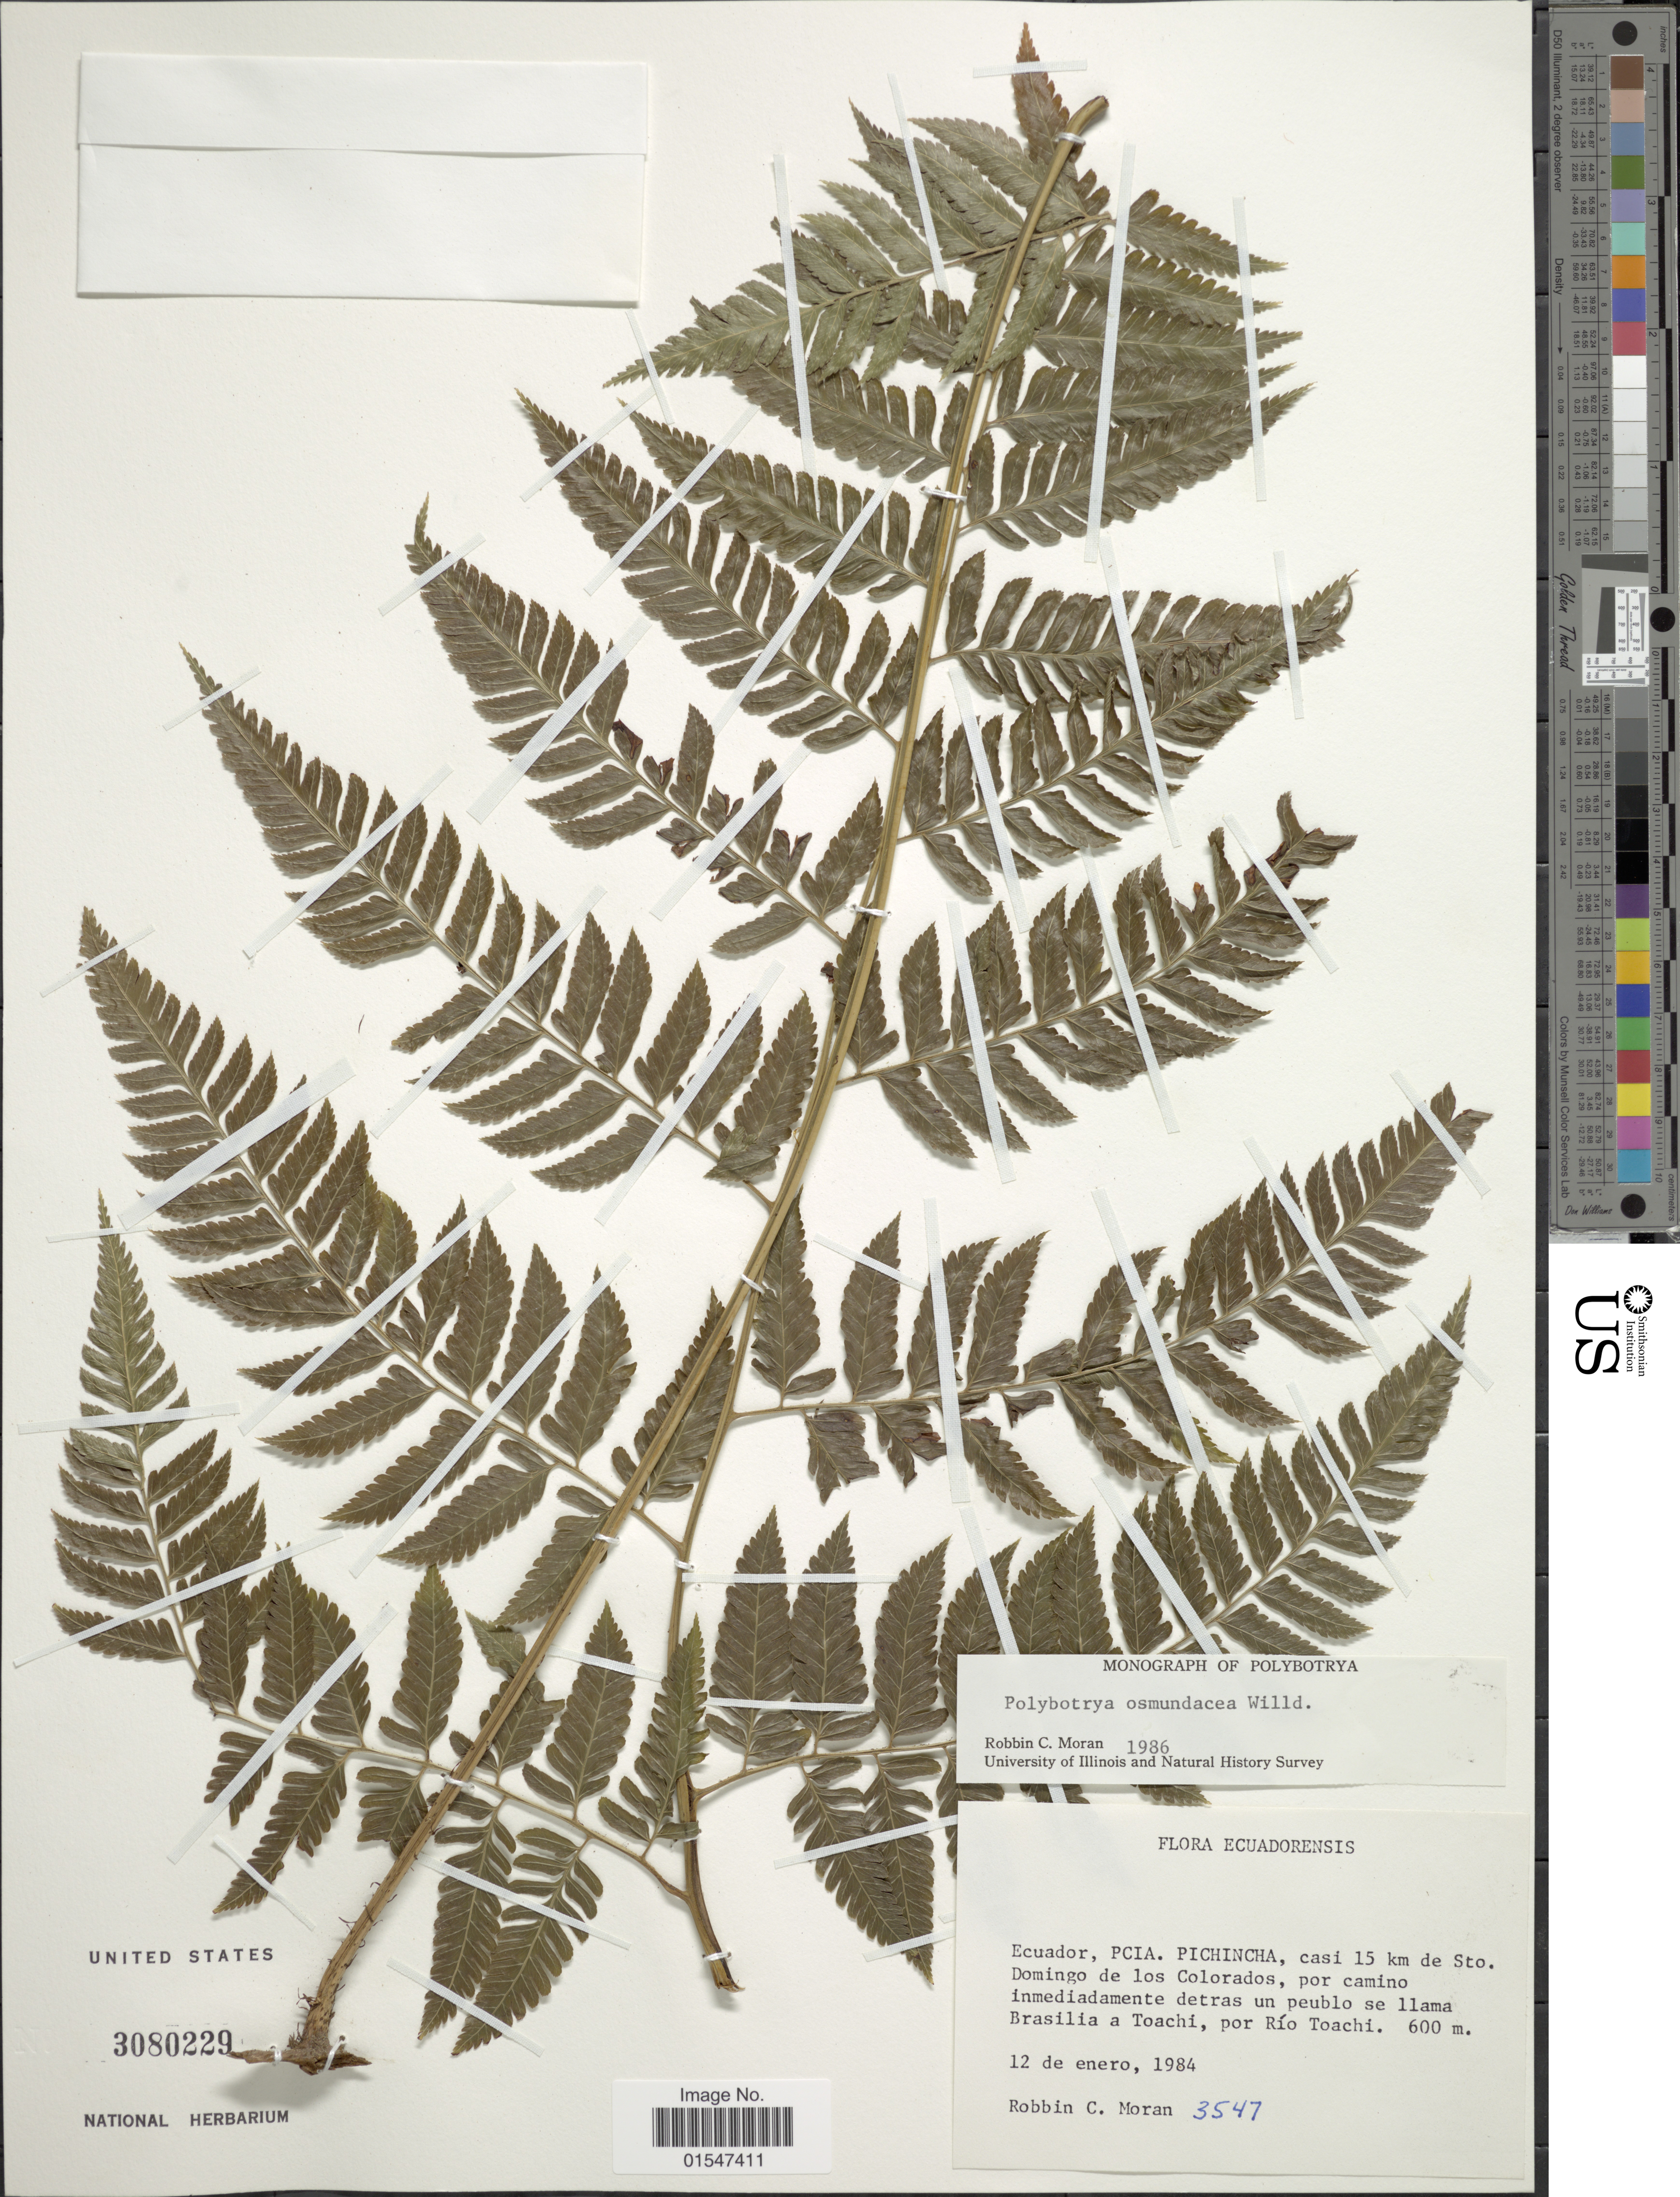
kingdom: Plantae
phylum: Tracheophyta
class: Polypodiopsida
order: Polypodiales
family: Dryopteridaceae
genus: Polybotrya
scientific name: Polybotrya osmundacea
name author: Humb. & Bonpl. ex Willd.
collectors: R. C. Moran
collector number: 3547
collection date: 1984-01-12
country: Ecuador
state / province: Pichincha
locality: Casi 15 km de Sto. Domingo de los Colorados, por camino inmediadamente detras un pueblo se llama Brasilia a Toachi, por Río Toachi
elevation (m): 600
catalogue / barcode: US 3080229